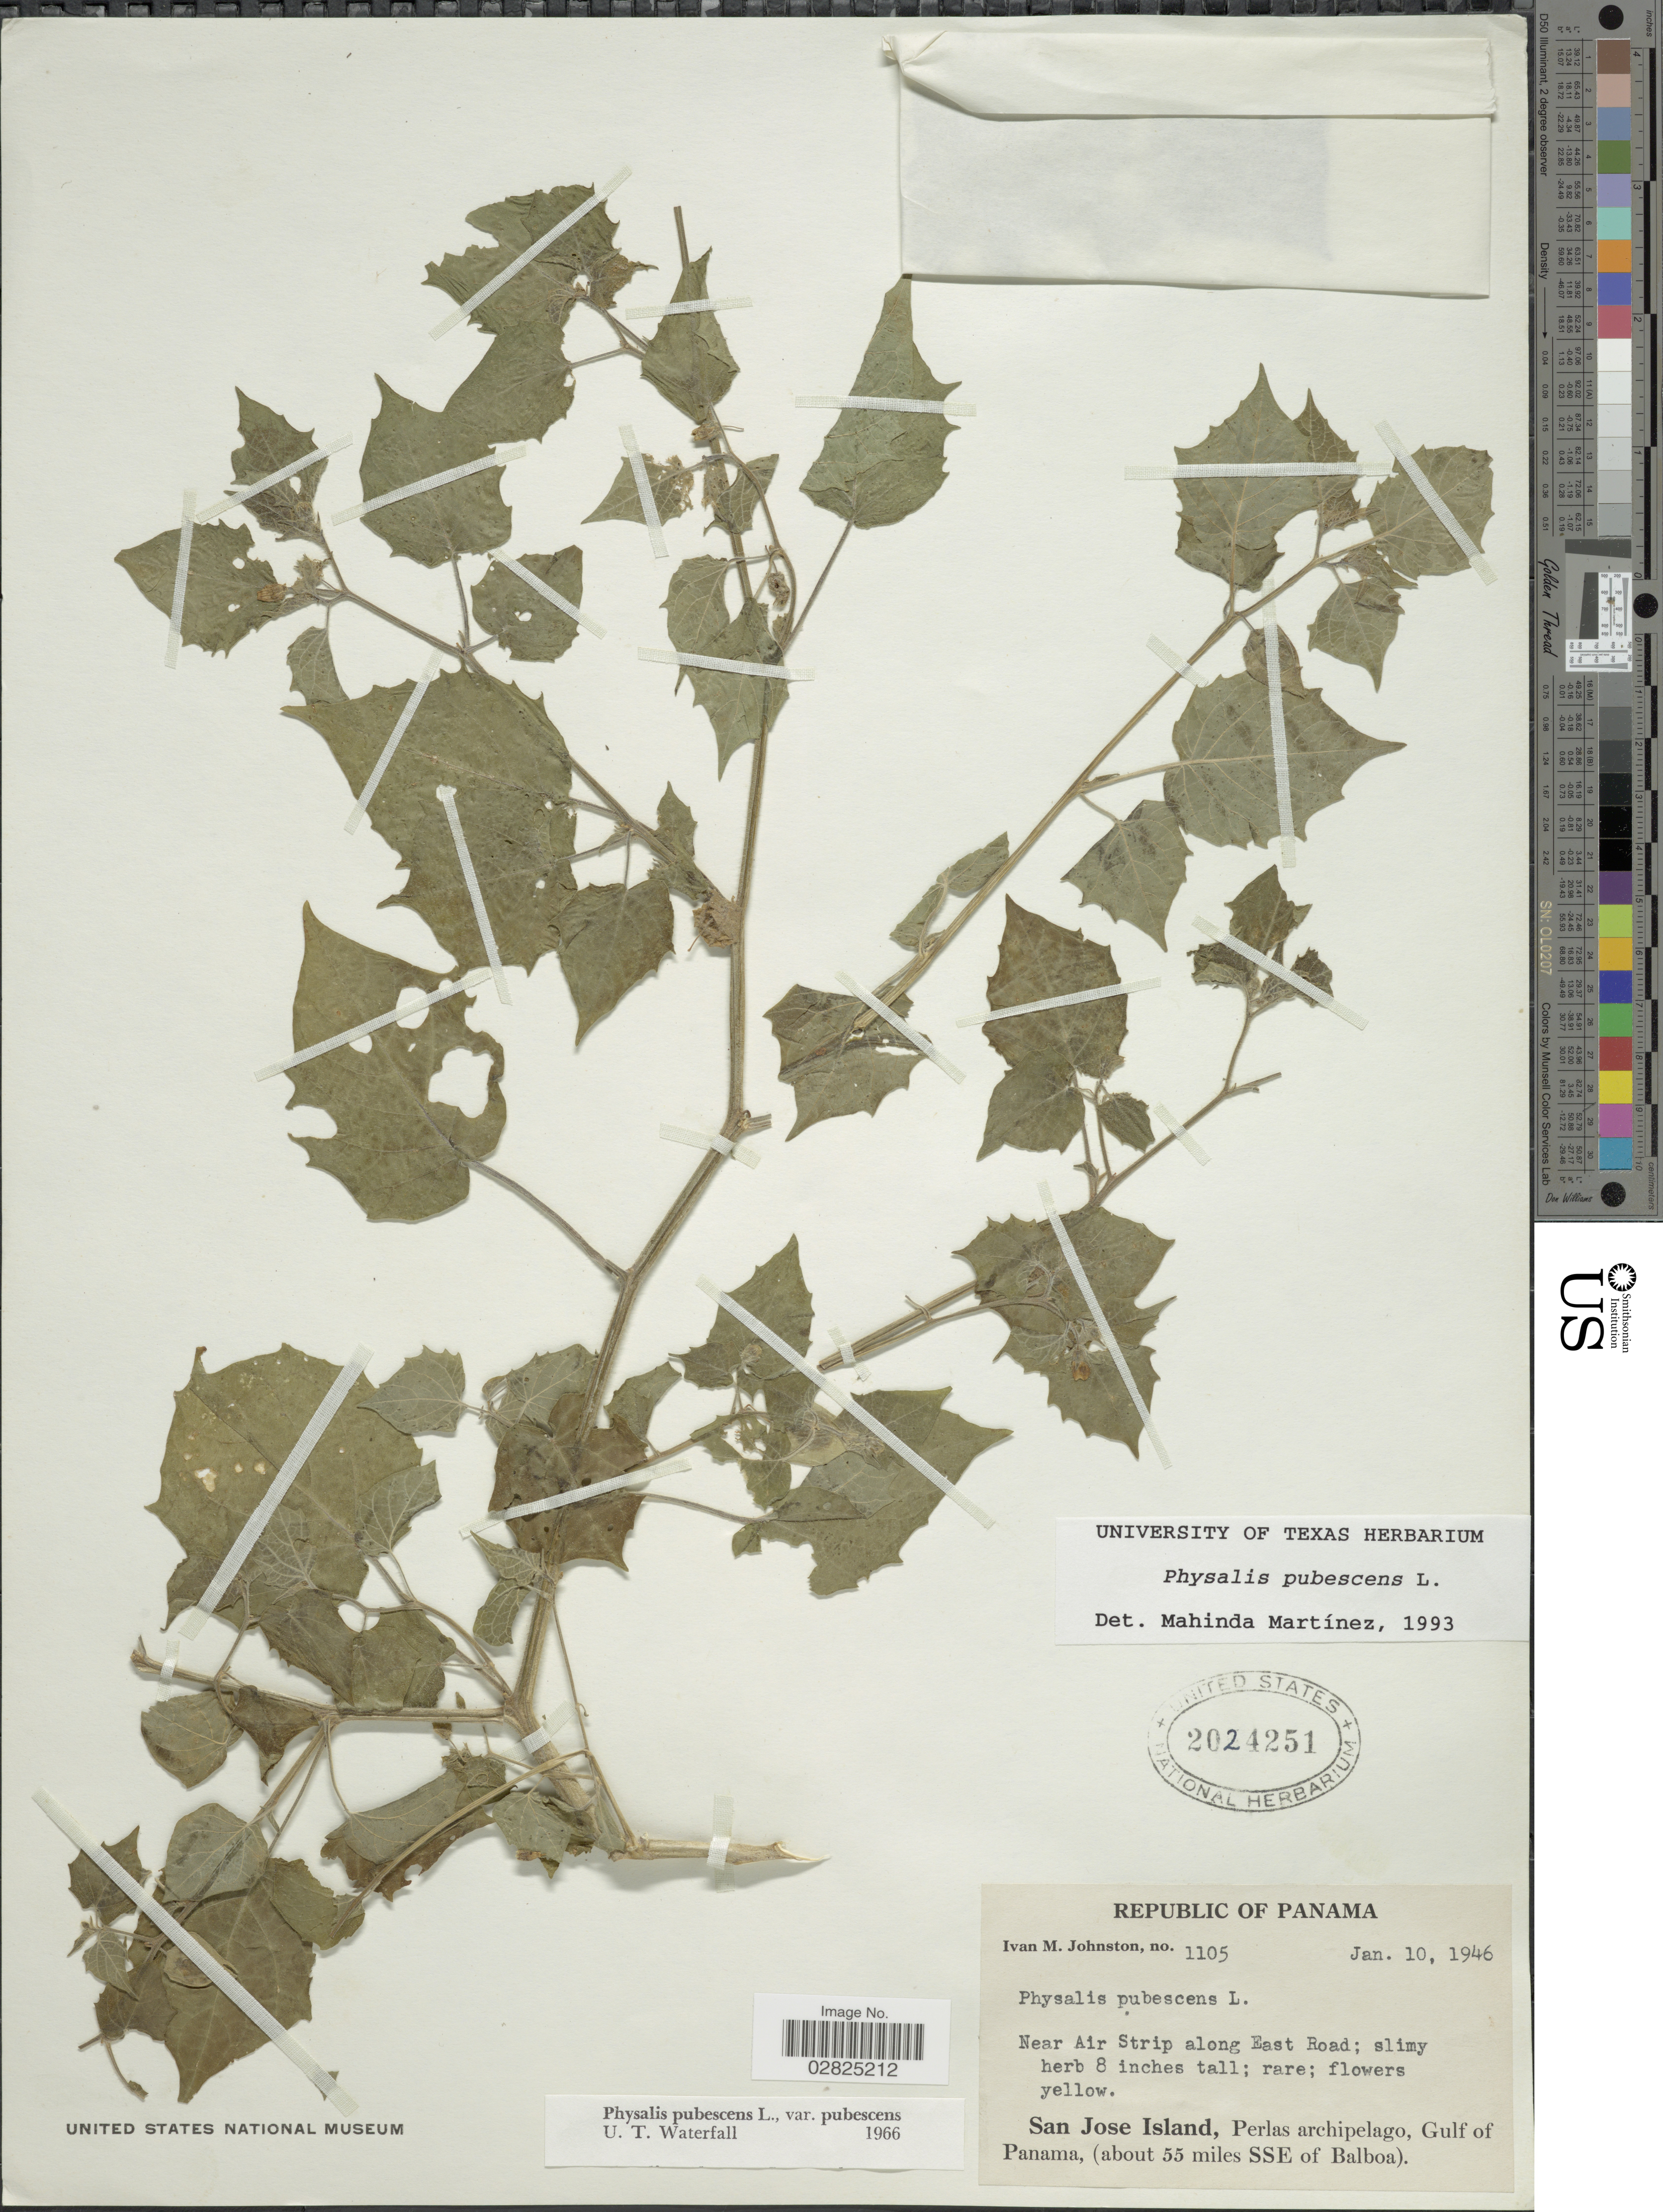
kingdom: Plantae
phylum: Tracheophyta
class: Magnoliopsida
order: Solanales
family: Solanaceae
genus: Physalis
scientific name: Physalis pubescens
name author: L.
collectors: I.M. Johnston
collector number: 1105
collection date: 1946-01-10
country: Panama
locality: Near Air Strip along East Road; San Jose Island, Perlas archipelago, Gulf of Panama, (about 55 miles SSE of Balboa).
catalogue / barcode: US 2024251